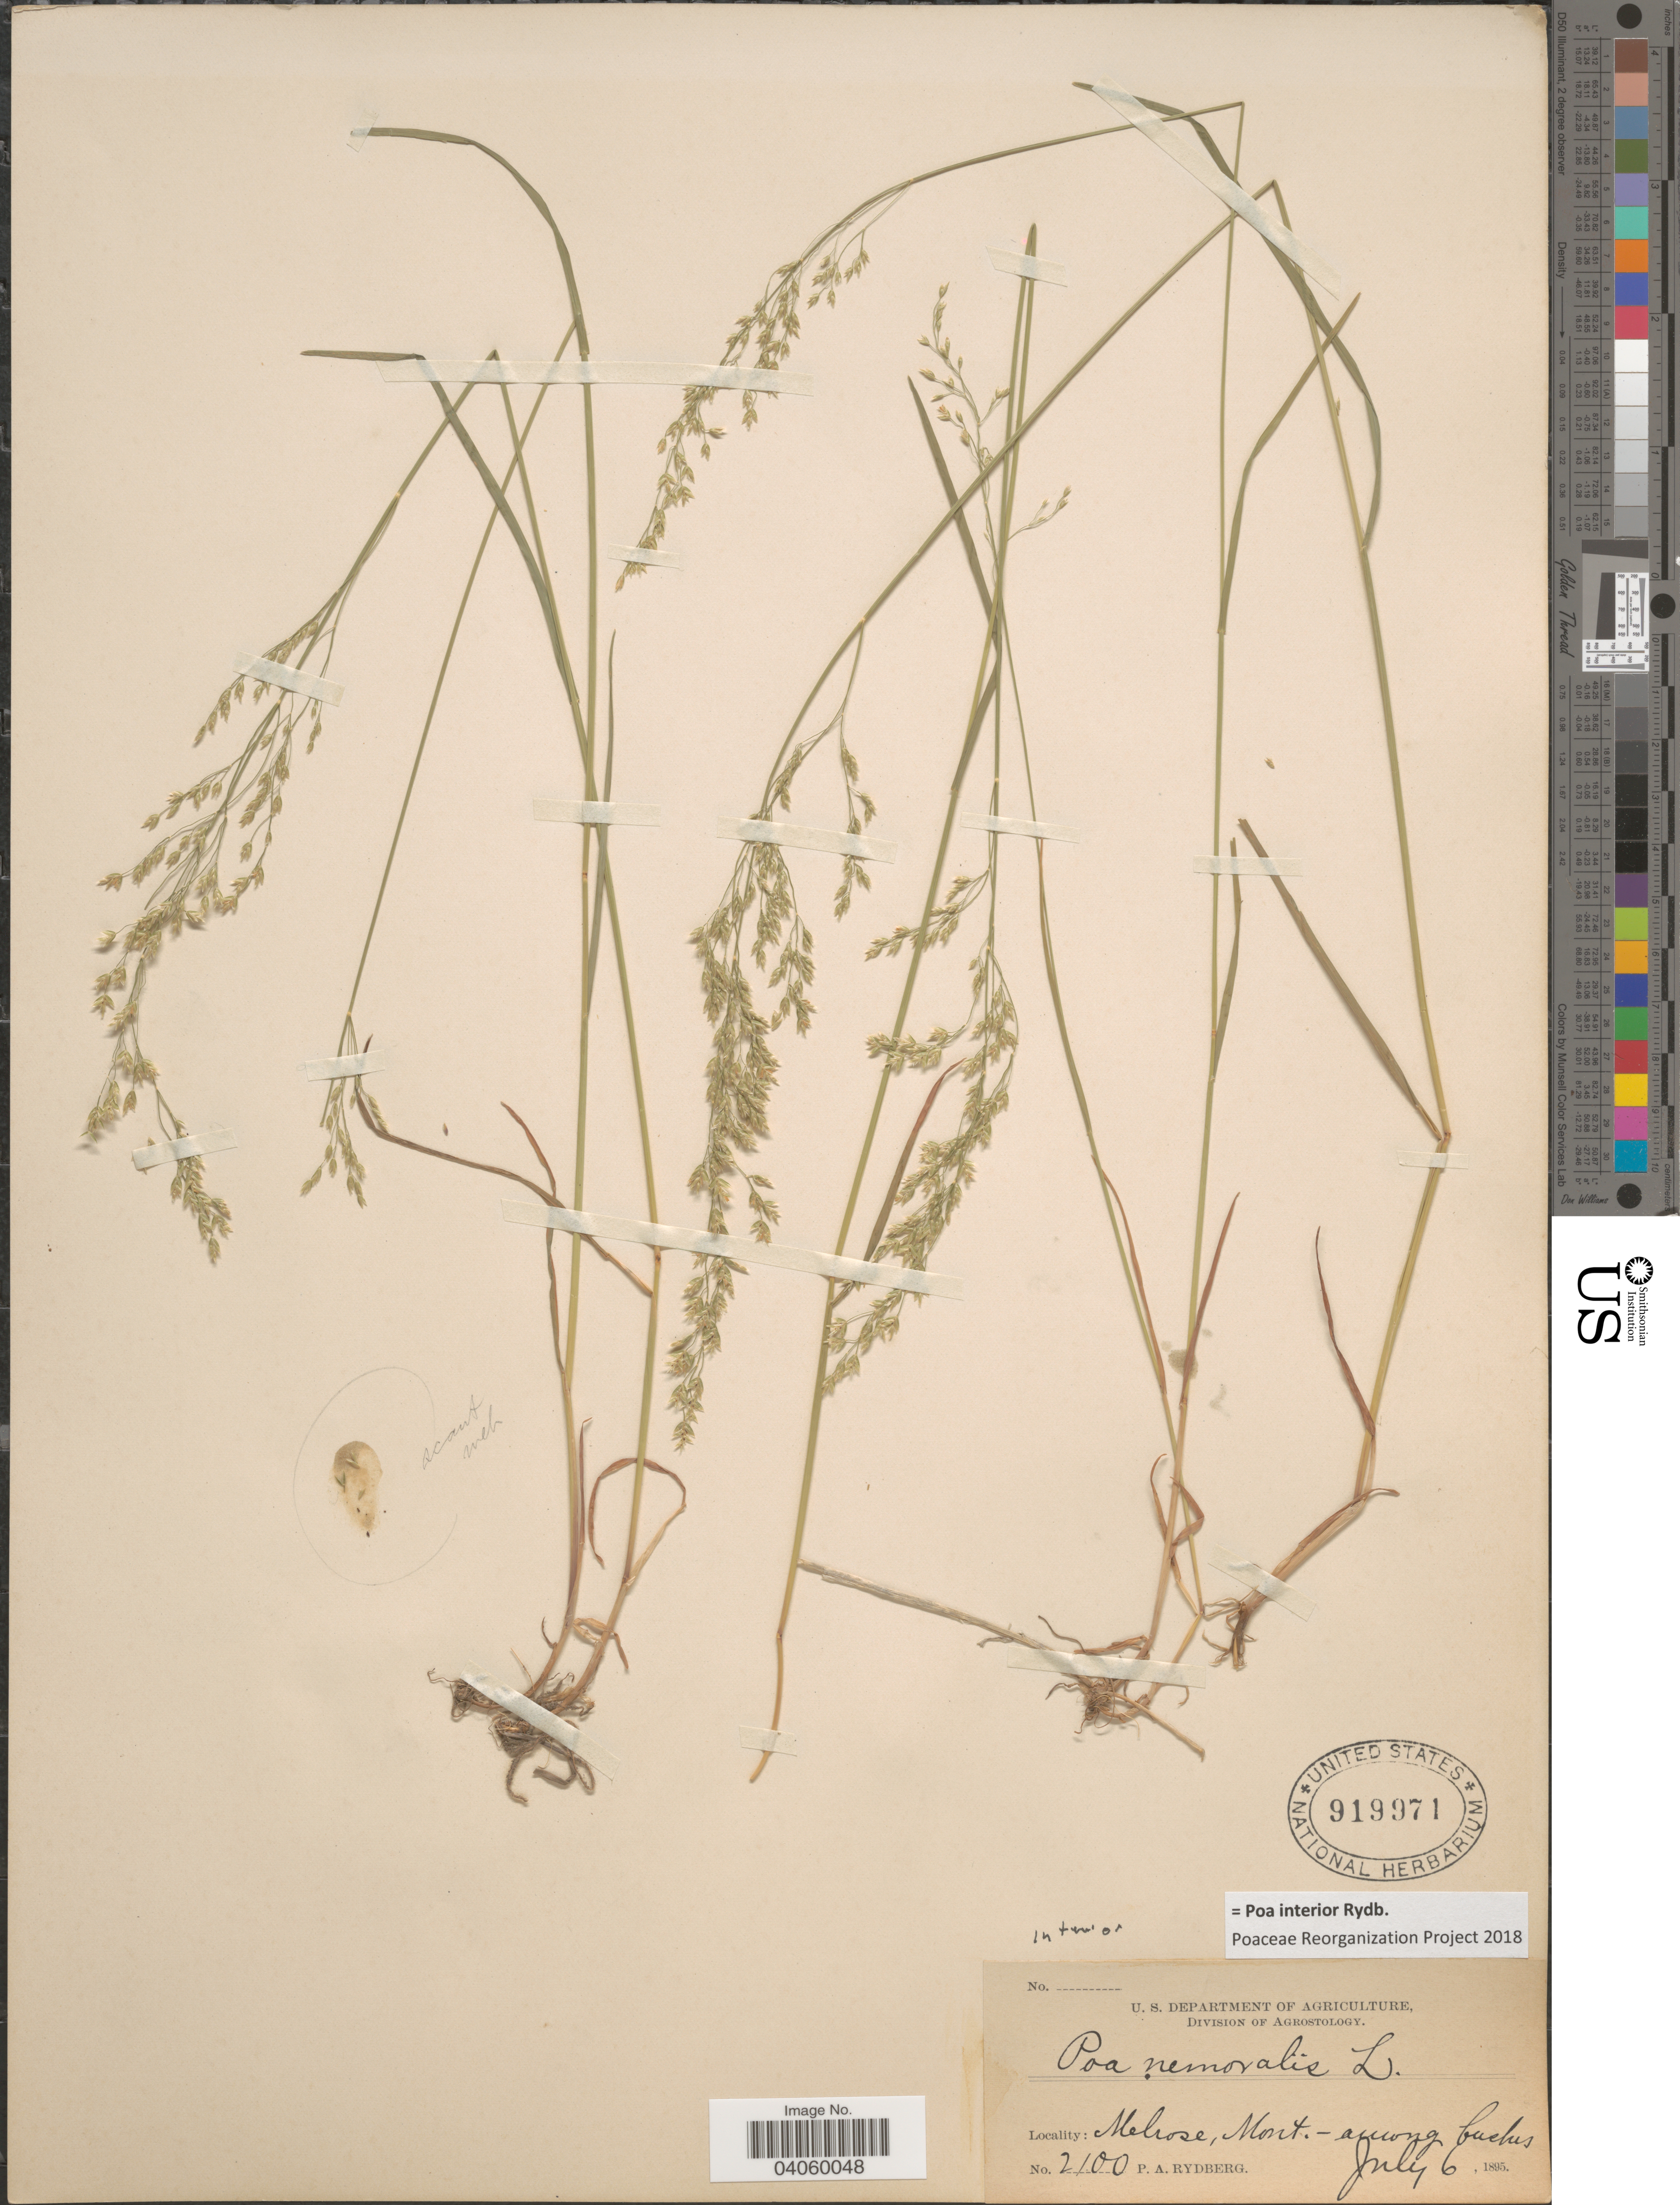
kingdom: Plantae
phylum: Tracheophyta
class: Liliopsida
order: Poales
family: Poaceae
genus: Poa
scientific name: Poa interior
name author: Rydb.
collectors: P. A. Rydberg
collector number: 2100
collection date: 1895-07-06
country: United States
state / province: Montana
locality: Melrose.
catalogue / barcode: US 919971